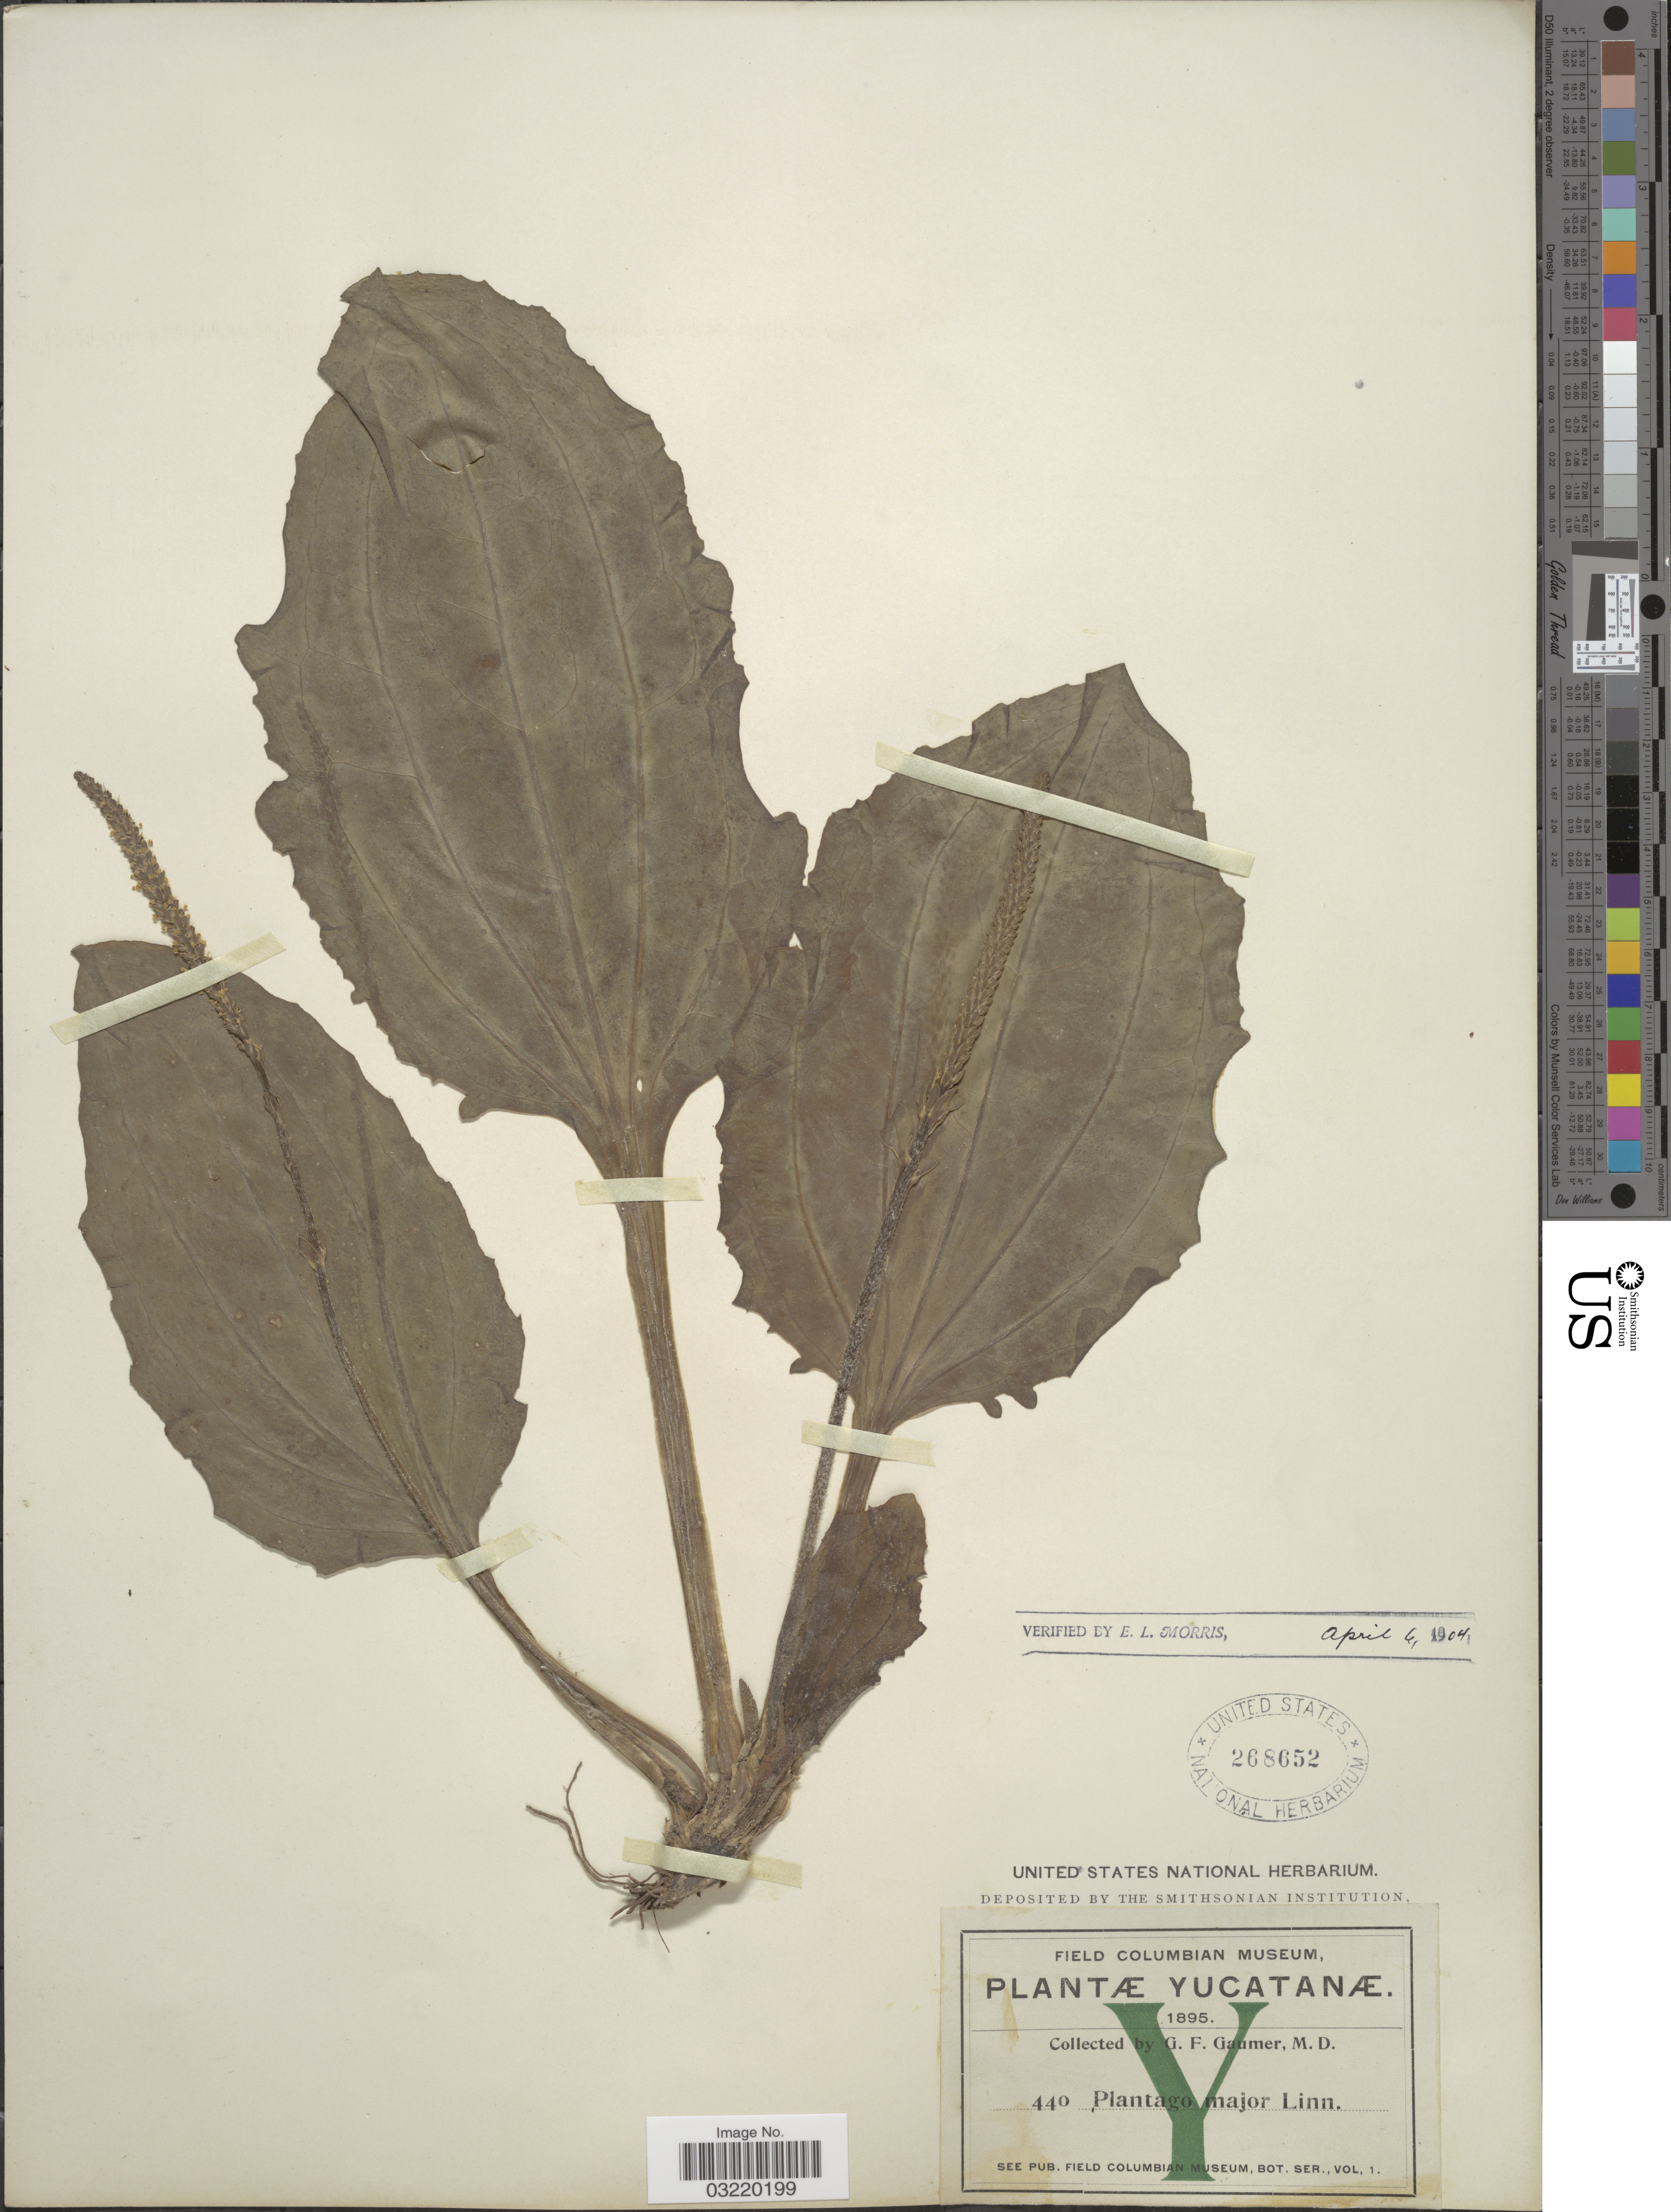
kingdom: Plantae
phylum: Tracheophyta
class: Magnoliopsida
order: Lamiales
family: Plantaginaceae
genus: Plantago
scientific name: Plantago major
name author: L.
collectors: G. F. Gaumer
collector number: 440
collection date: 1895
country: Mexico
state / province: Yucatán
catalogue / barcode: US 268652